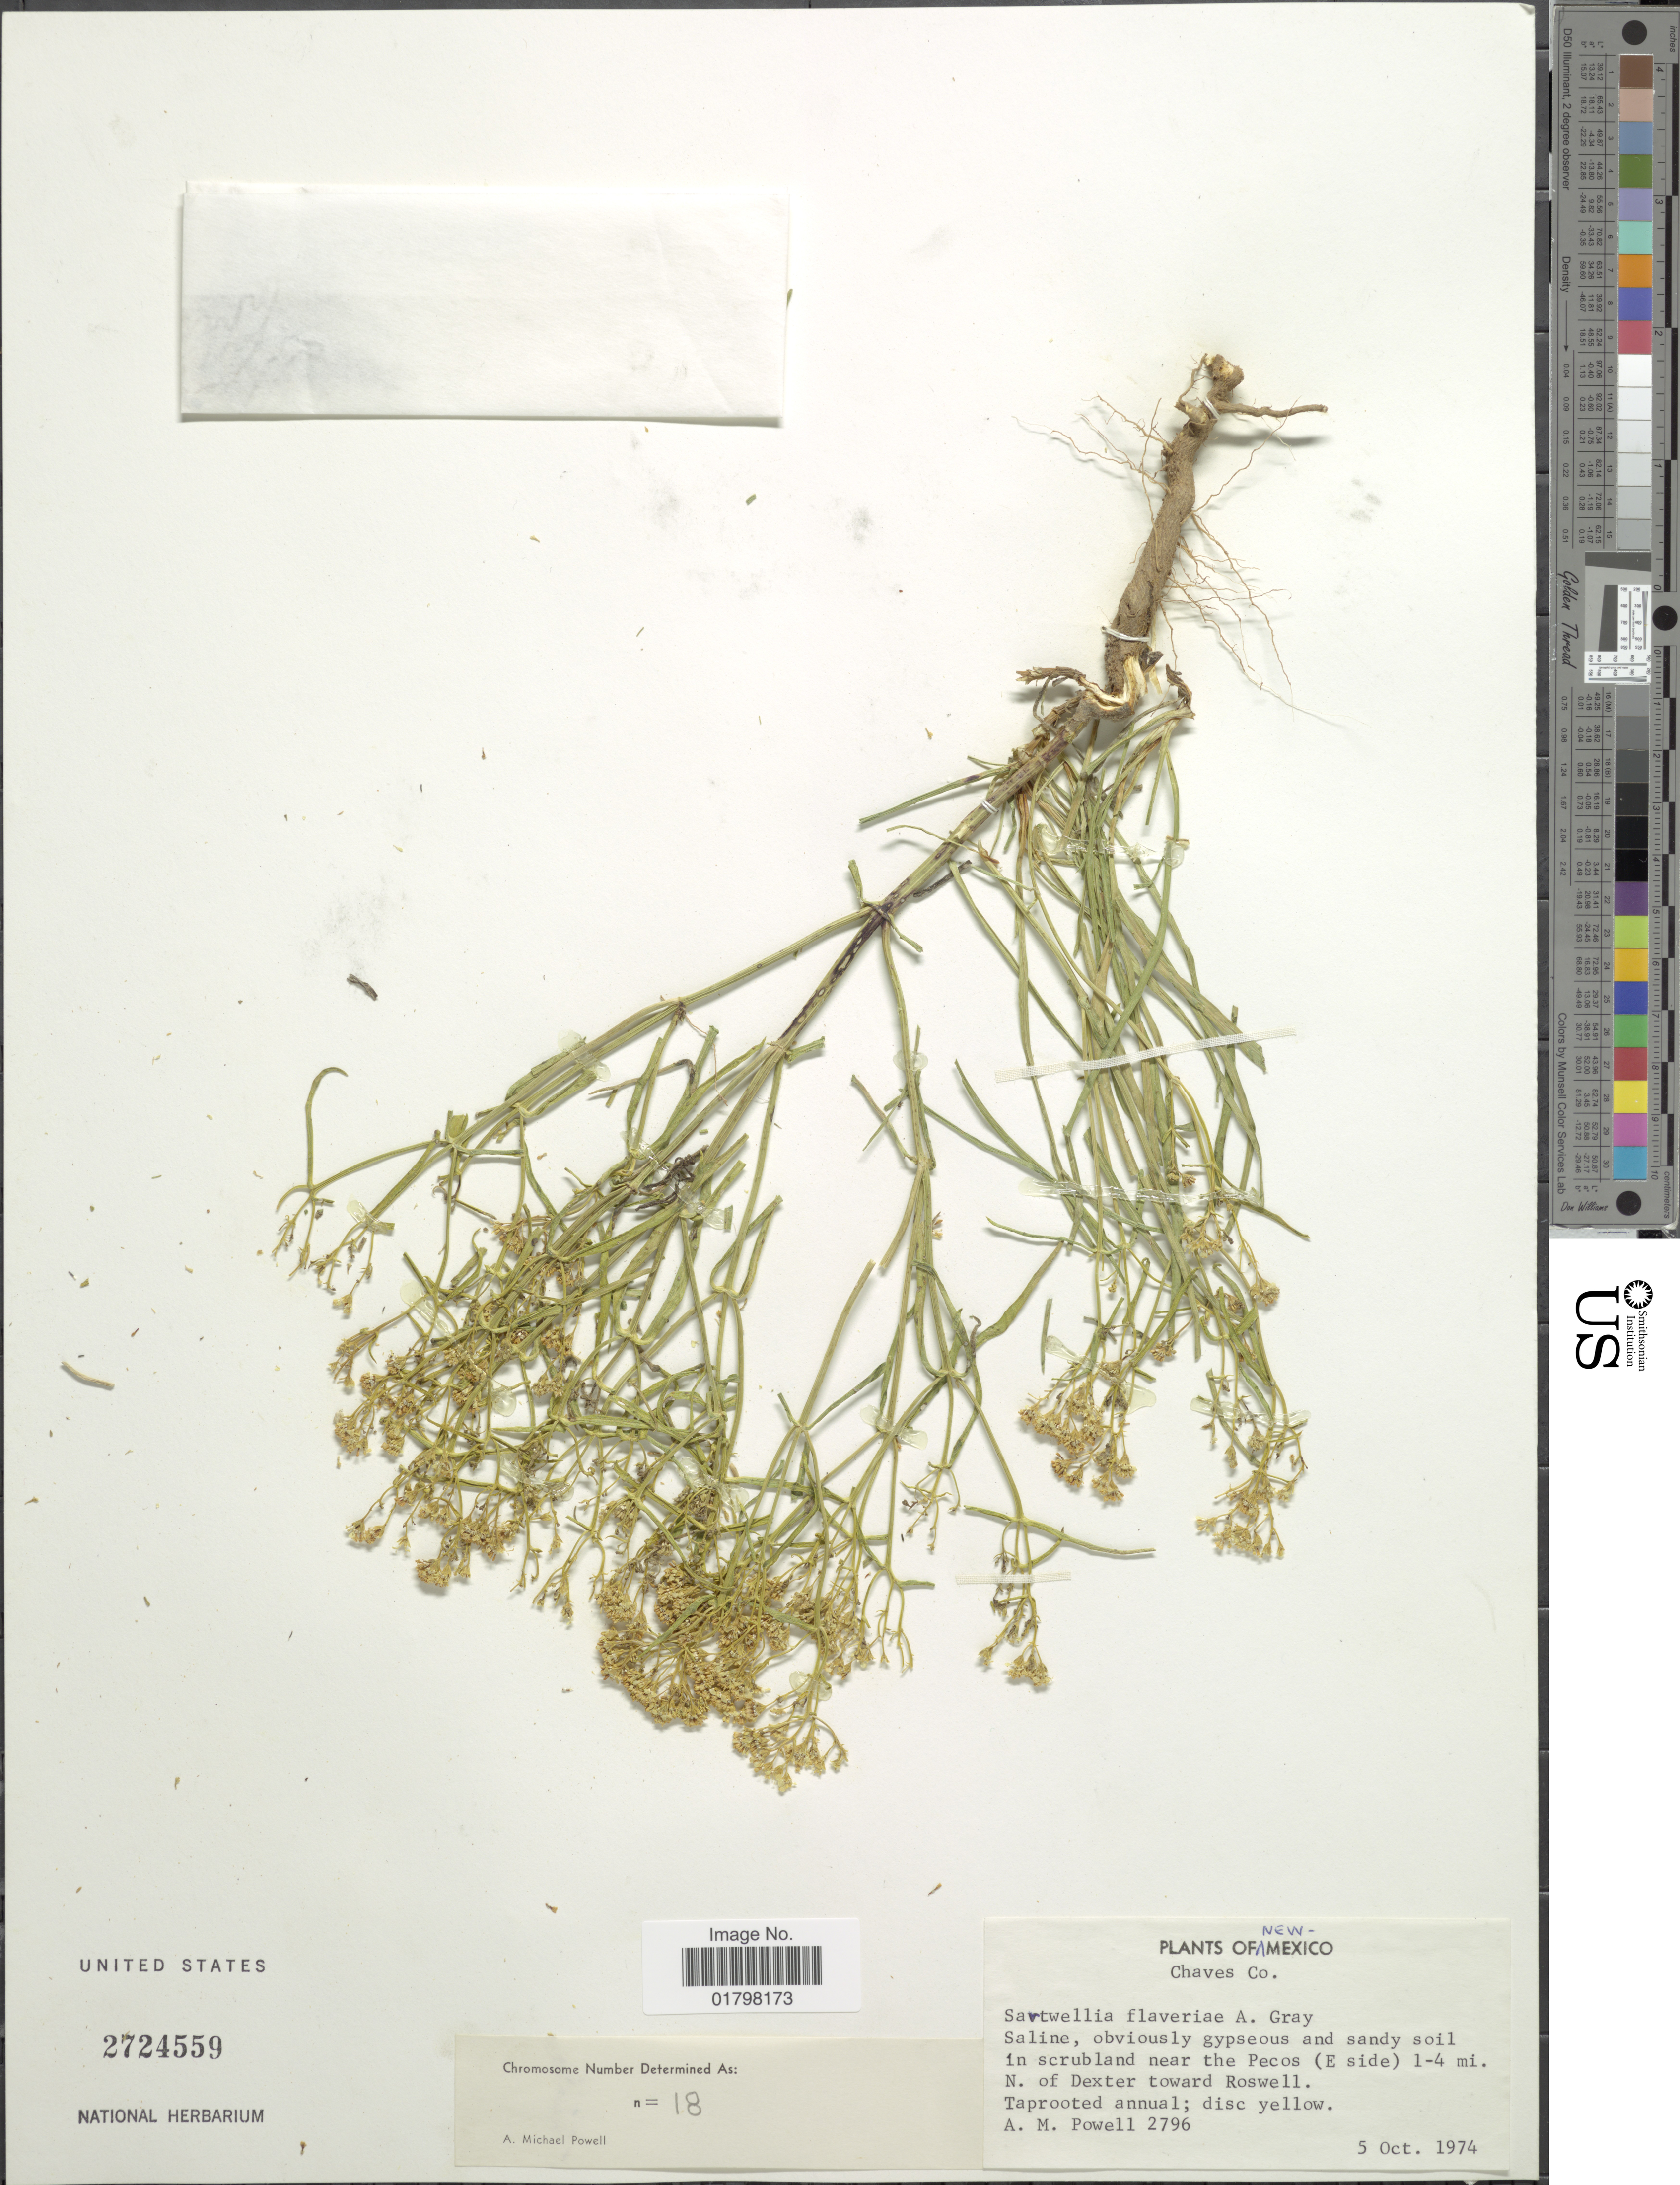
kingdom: Plantae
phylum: Tracheophyta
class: Magnoliopsida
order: Asterales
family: Asteraceae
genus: Sartwellia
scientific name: Sartwellia flaveriae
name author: A. Gray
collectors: A. M. Powell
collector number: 2796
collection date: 1974-10-05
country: United States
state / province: New Mexico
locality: Chaves Co. Saline, obciously gypseouis and sandy soil in scrubland near the Pecos (E side) 1-4 mi. N. of Dexter toward Roswell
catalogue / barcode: US 2724559